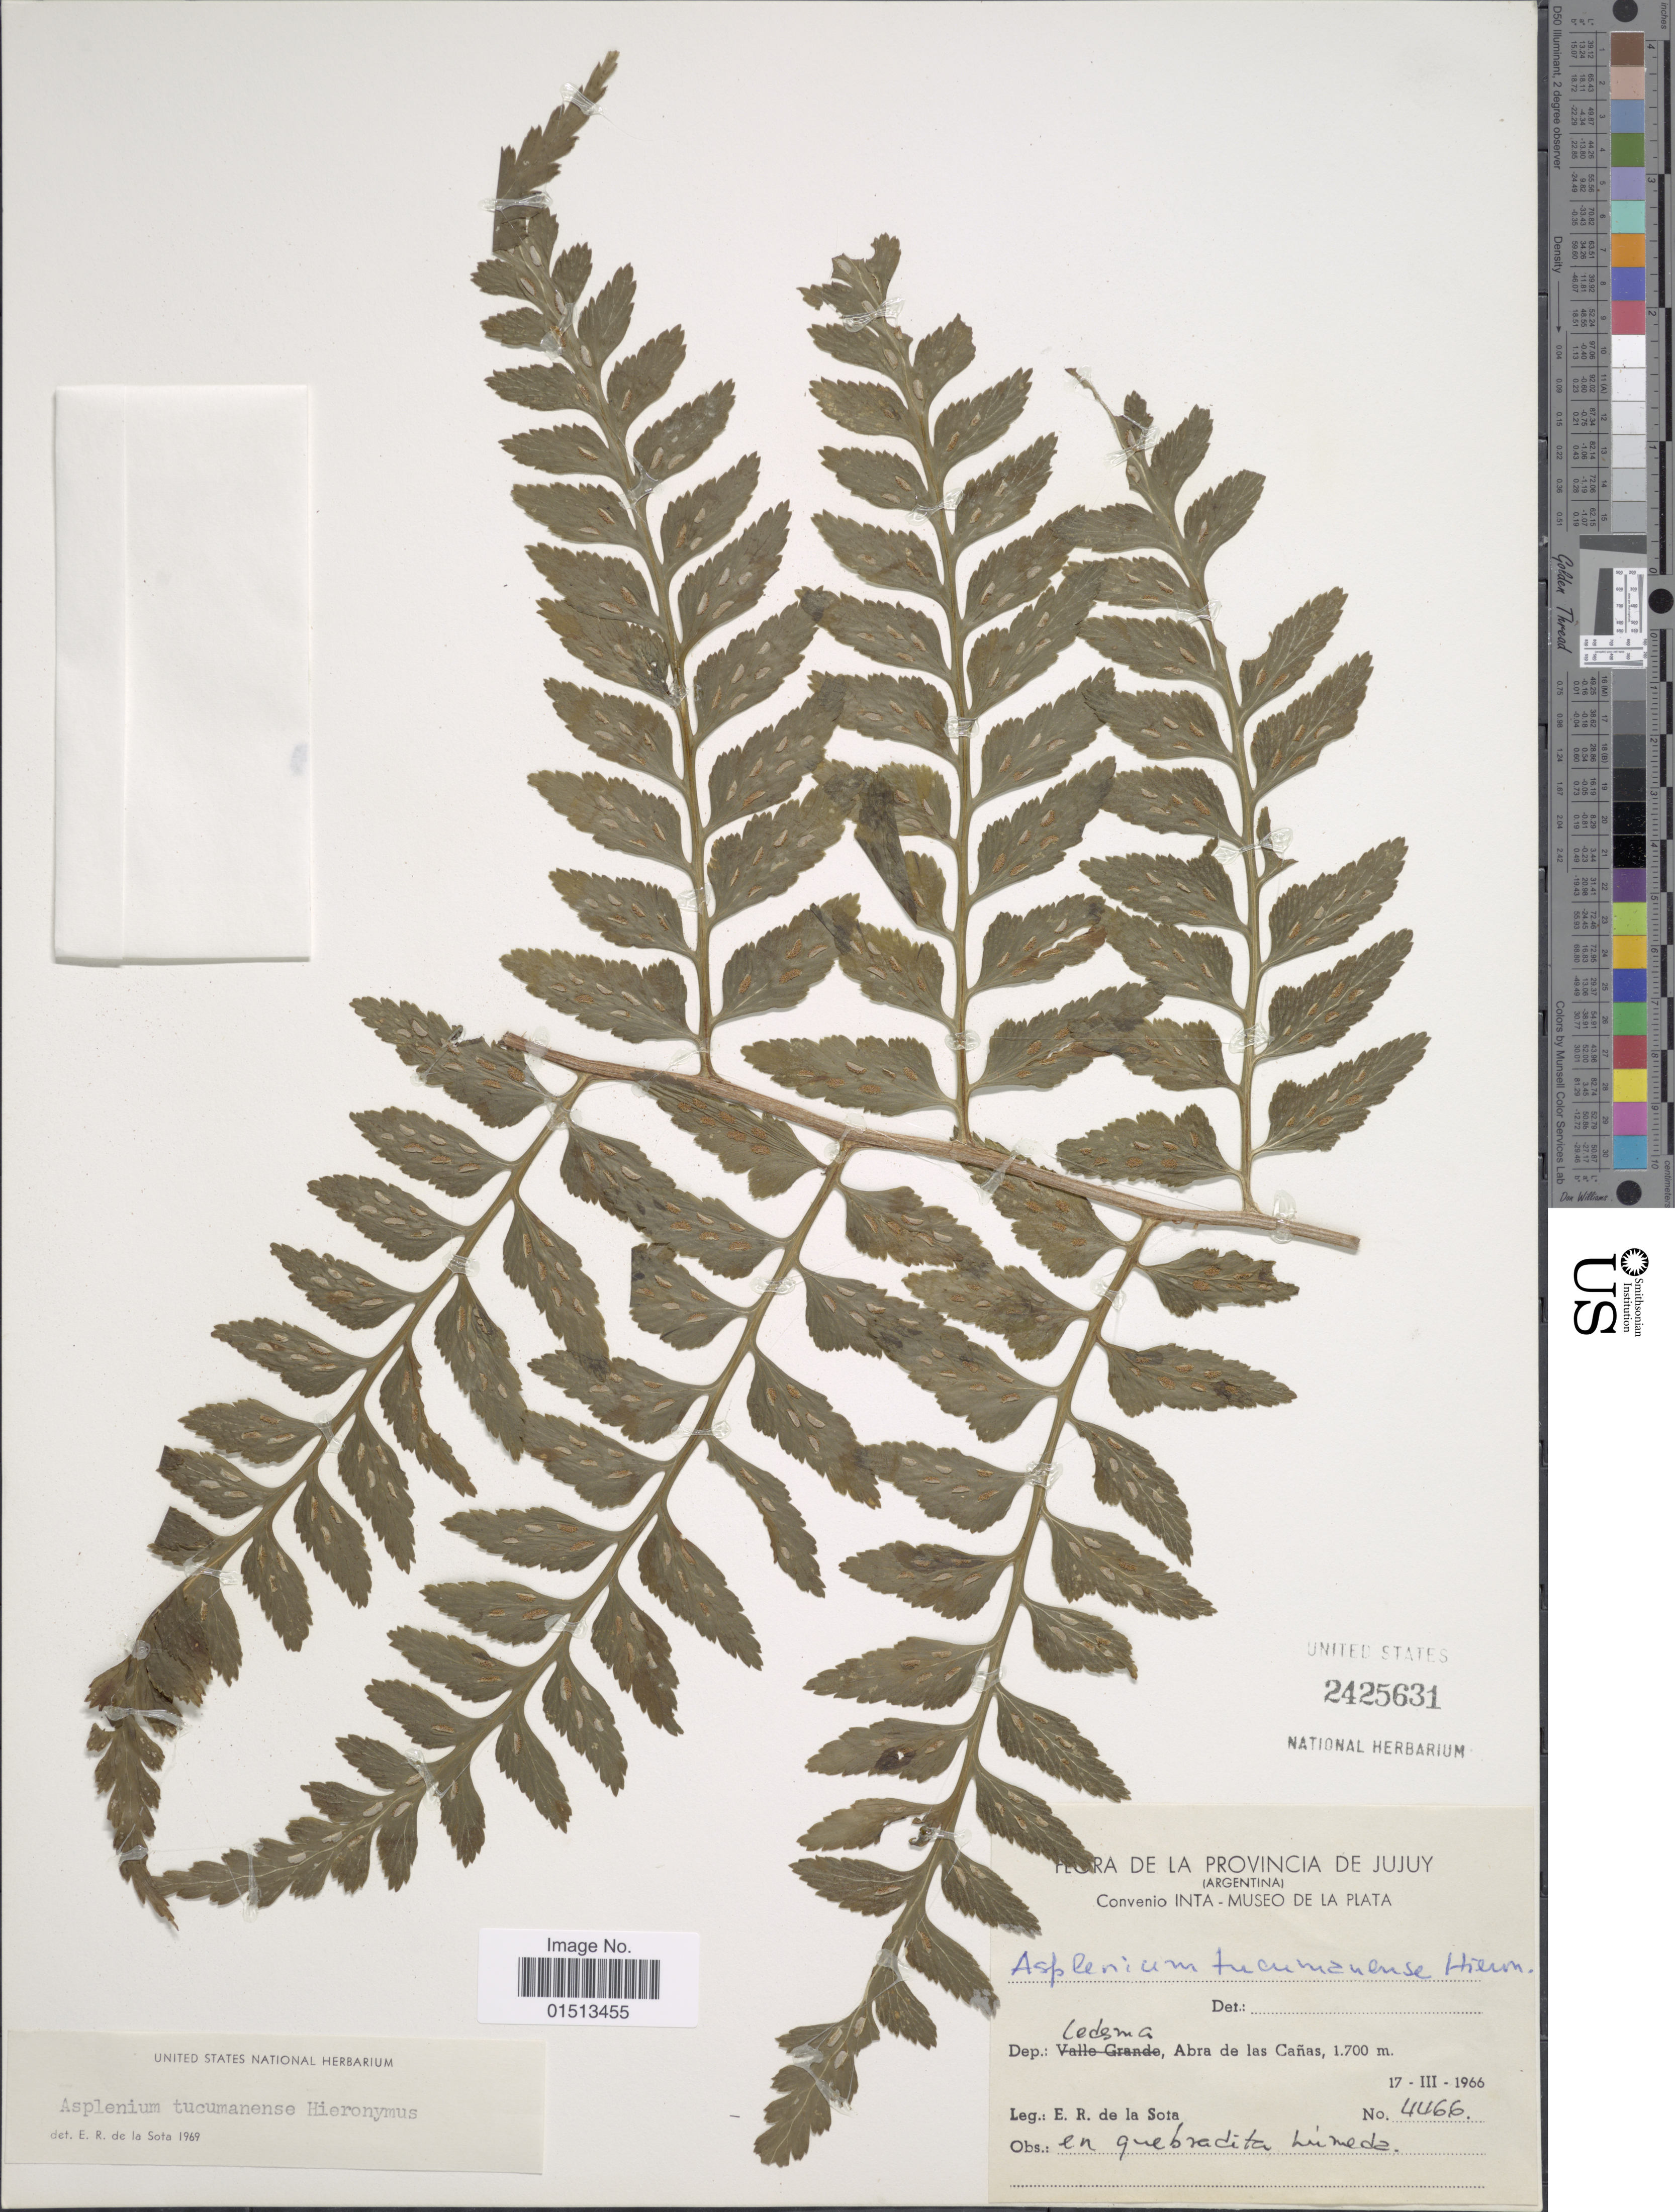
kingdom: Plantae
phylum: Tracheophyta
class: Polypodiopsida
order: Polypodiales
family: Aspleniaceae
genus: Asplenium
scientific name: Asplenium tucumanense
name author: Hieron.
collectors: E. R. de la Sota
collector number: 4466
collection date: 1966-03-17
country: Argentina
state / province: Jujuy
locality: Dep.: Cedema, abra de las Cañas.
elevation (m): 1700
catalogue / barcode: US 2425631